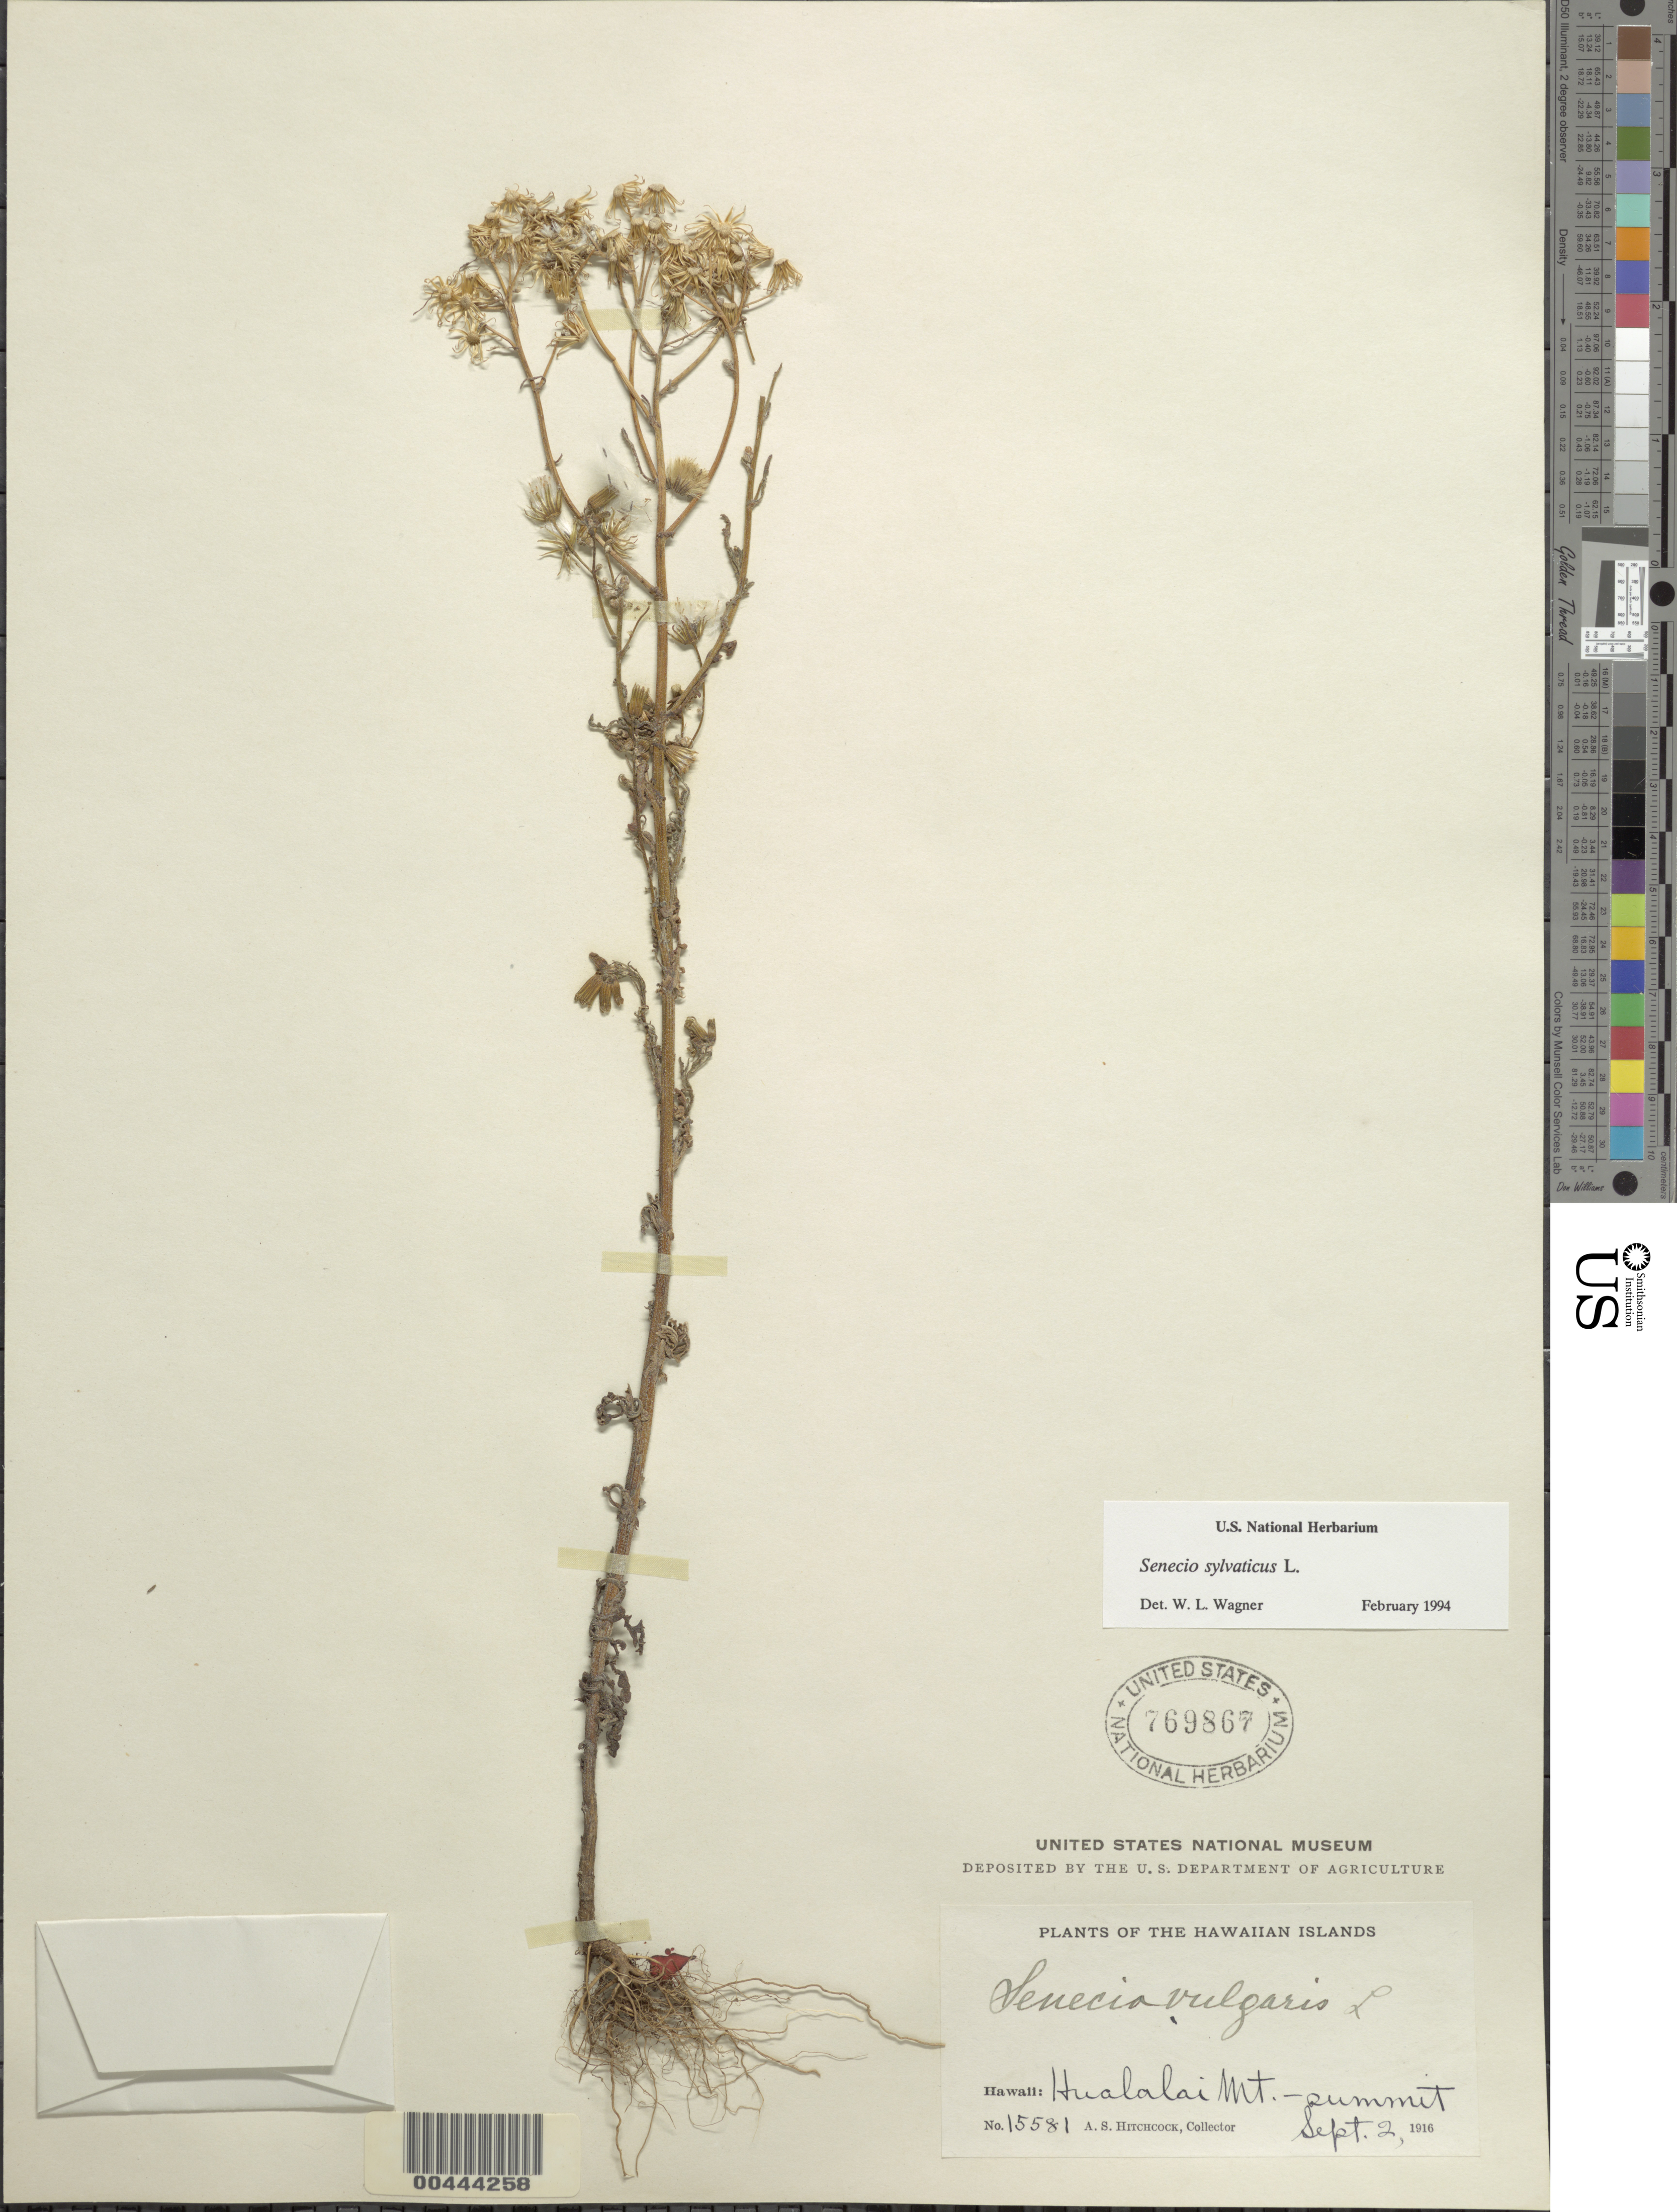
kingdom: Plantae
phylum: Tracheophyta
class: Magnoliopsida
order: Asterales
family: Asteraceae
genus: Senecio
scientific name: Senecio sylvaticus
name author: L.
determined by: Wagner, W. L., (BOT), Smithsonian Institution - National Museum of Natural History (UNITED STATES)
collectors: A. S. Hitchcock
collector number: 15581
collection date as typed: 2 Sep 1916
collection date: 1916-09-02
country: United States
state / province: Hawaii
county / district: Hawaii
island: Hawaii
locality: Hualalai Mountain, summit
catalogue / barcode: US 769867